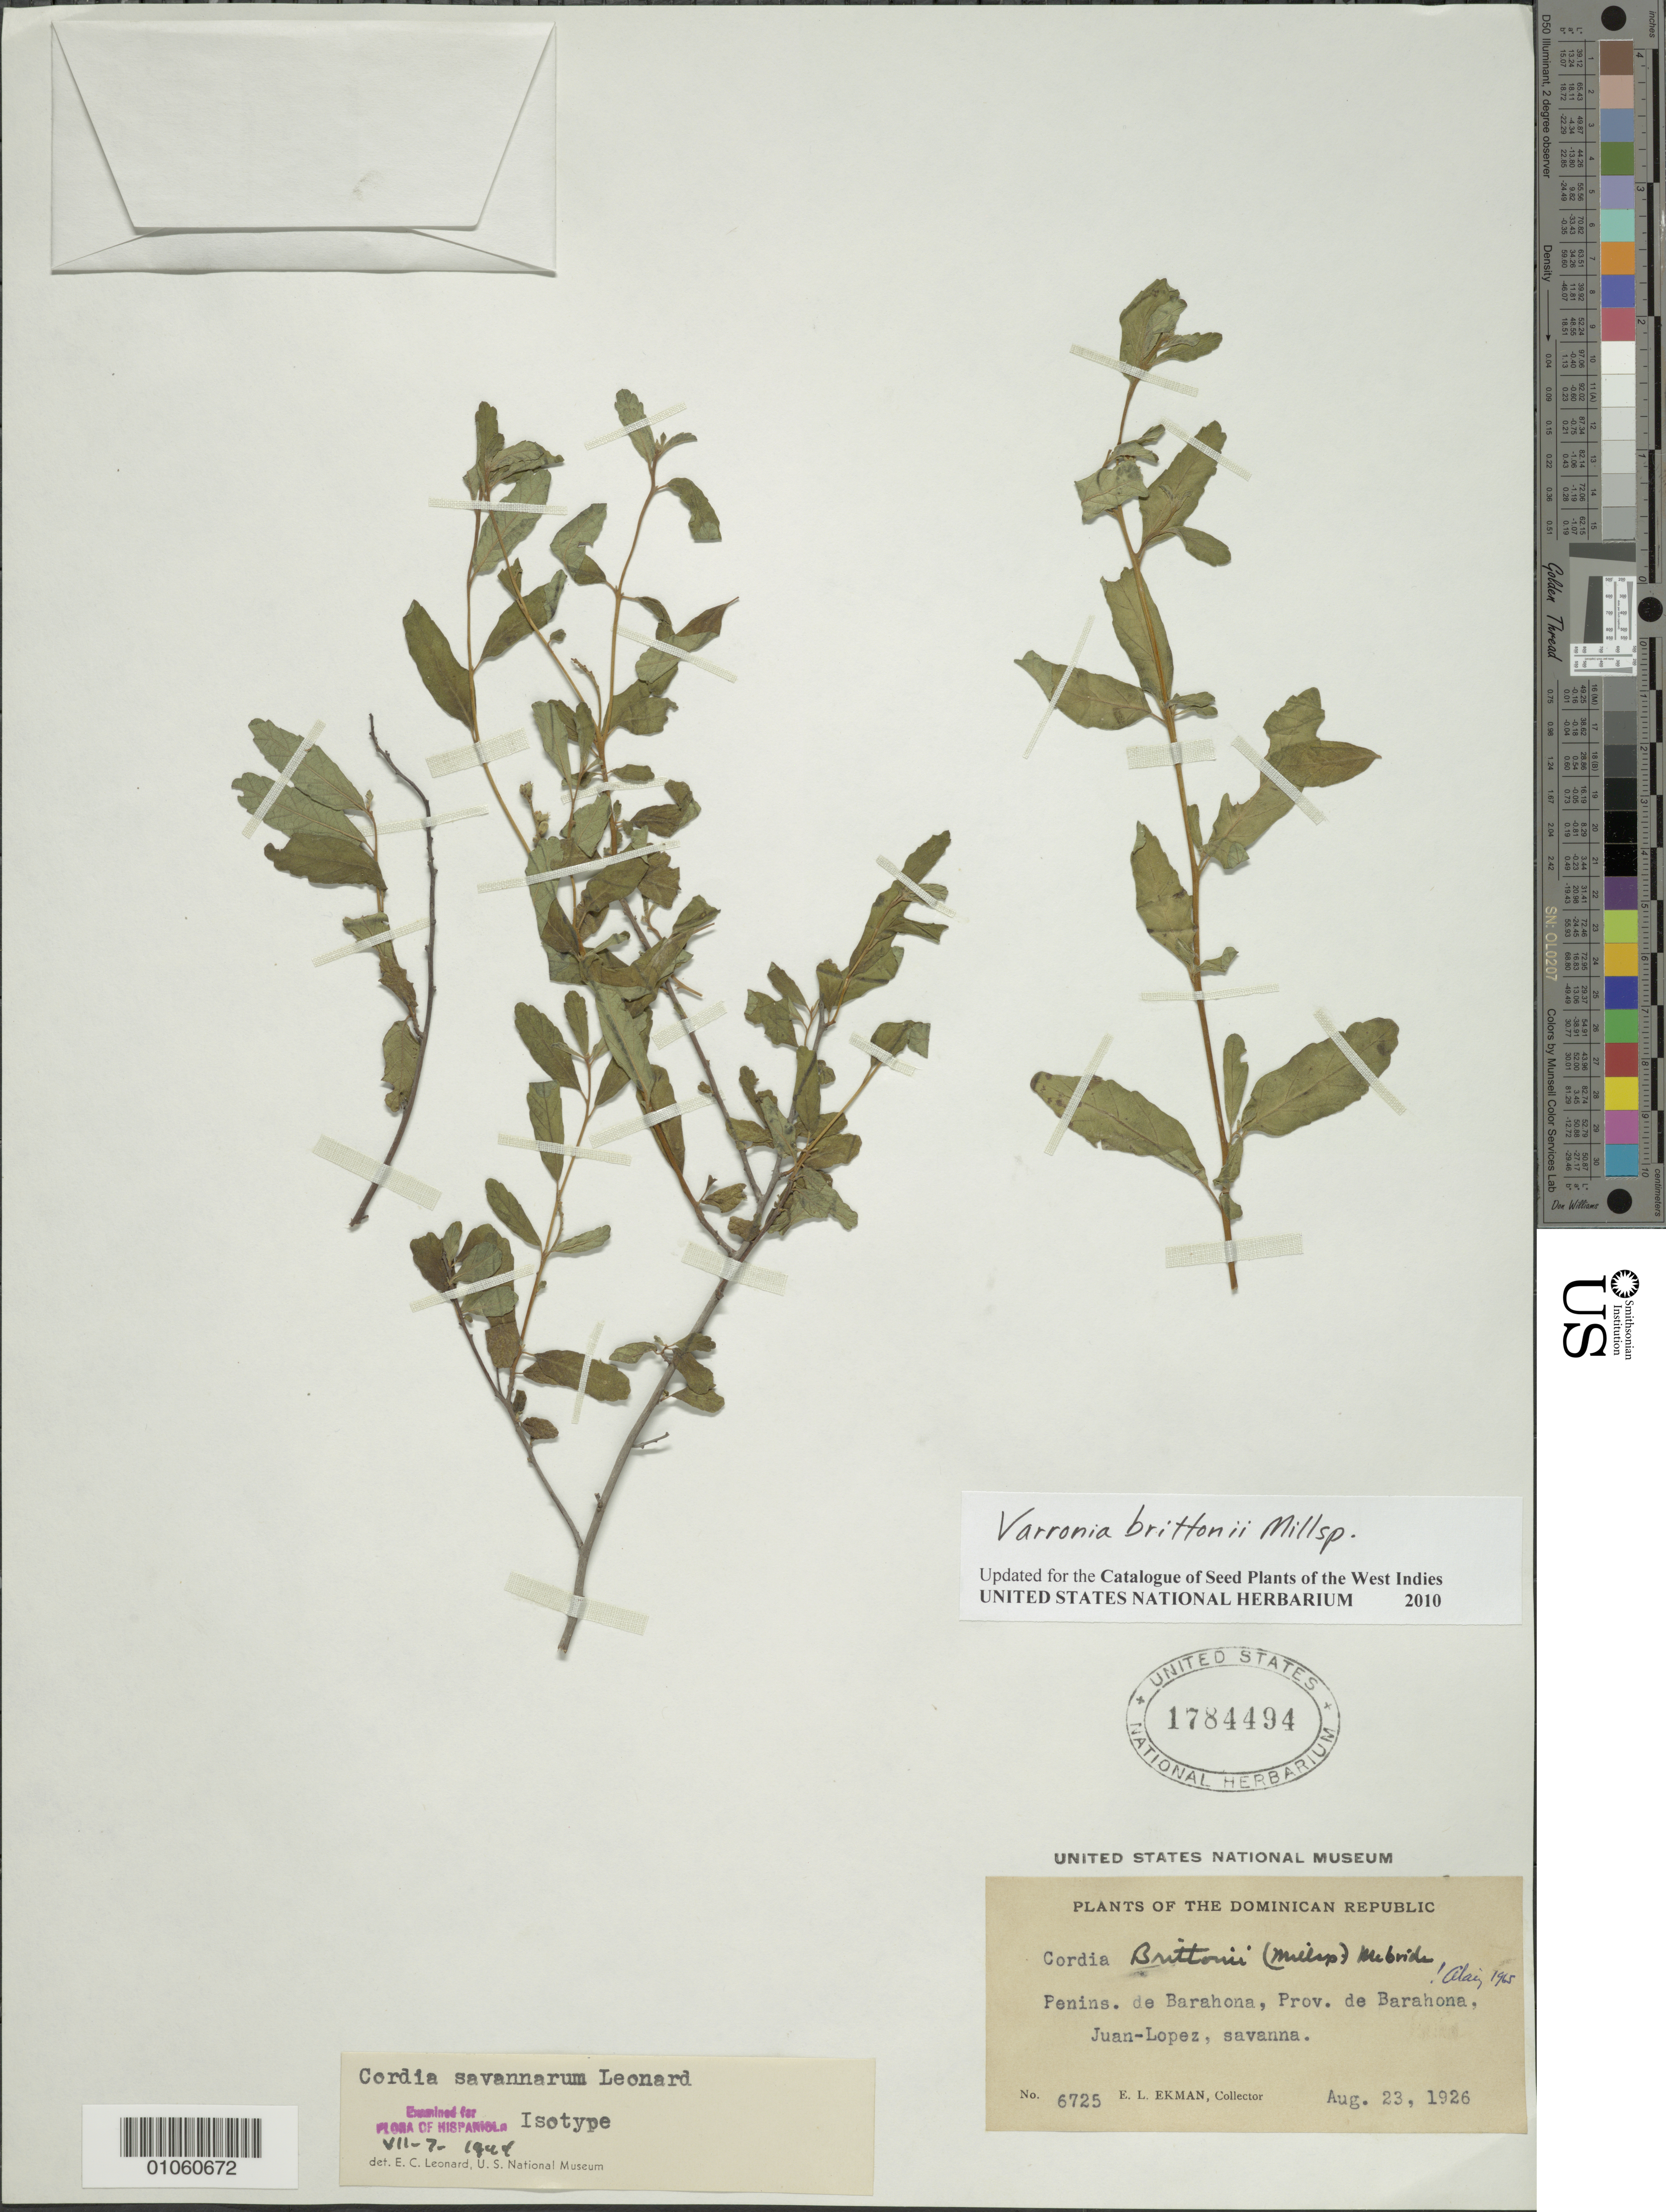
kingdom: Plantae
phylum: Tracheophyta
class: Magnoliopsida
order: Boraginales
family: Cordiaceae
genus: Varronia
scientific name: Varronia brittonii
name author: Millsp.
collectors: E. L. Ekman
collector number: H 6725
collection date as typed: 23 Aug 1926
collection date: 1926-08-23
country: Dominican Republic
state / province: Barahona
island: Hispaniola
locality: Penins. De Barahona, Juan-Lopez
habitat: Savanna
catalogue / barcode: US 1784494